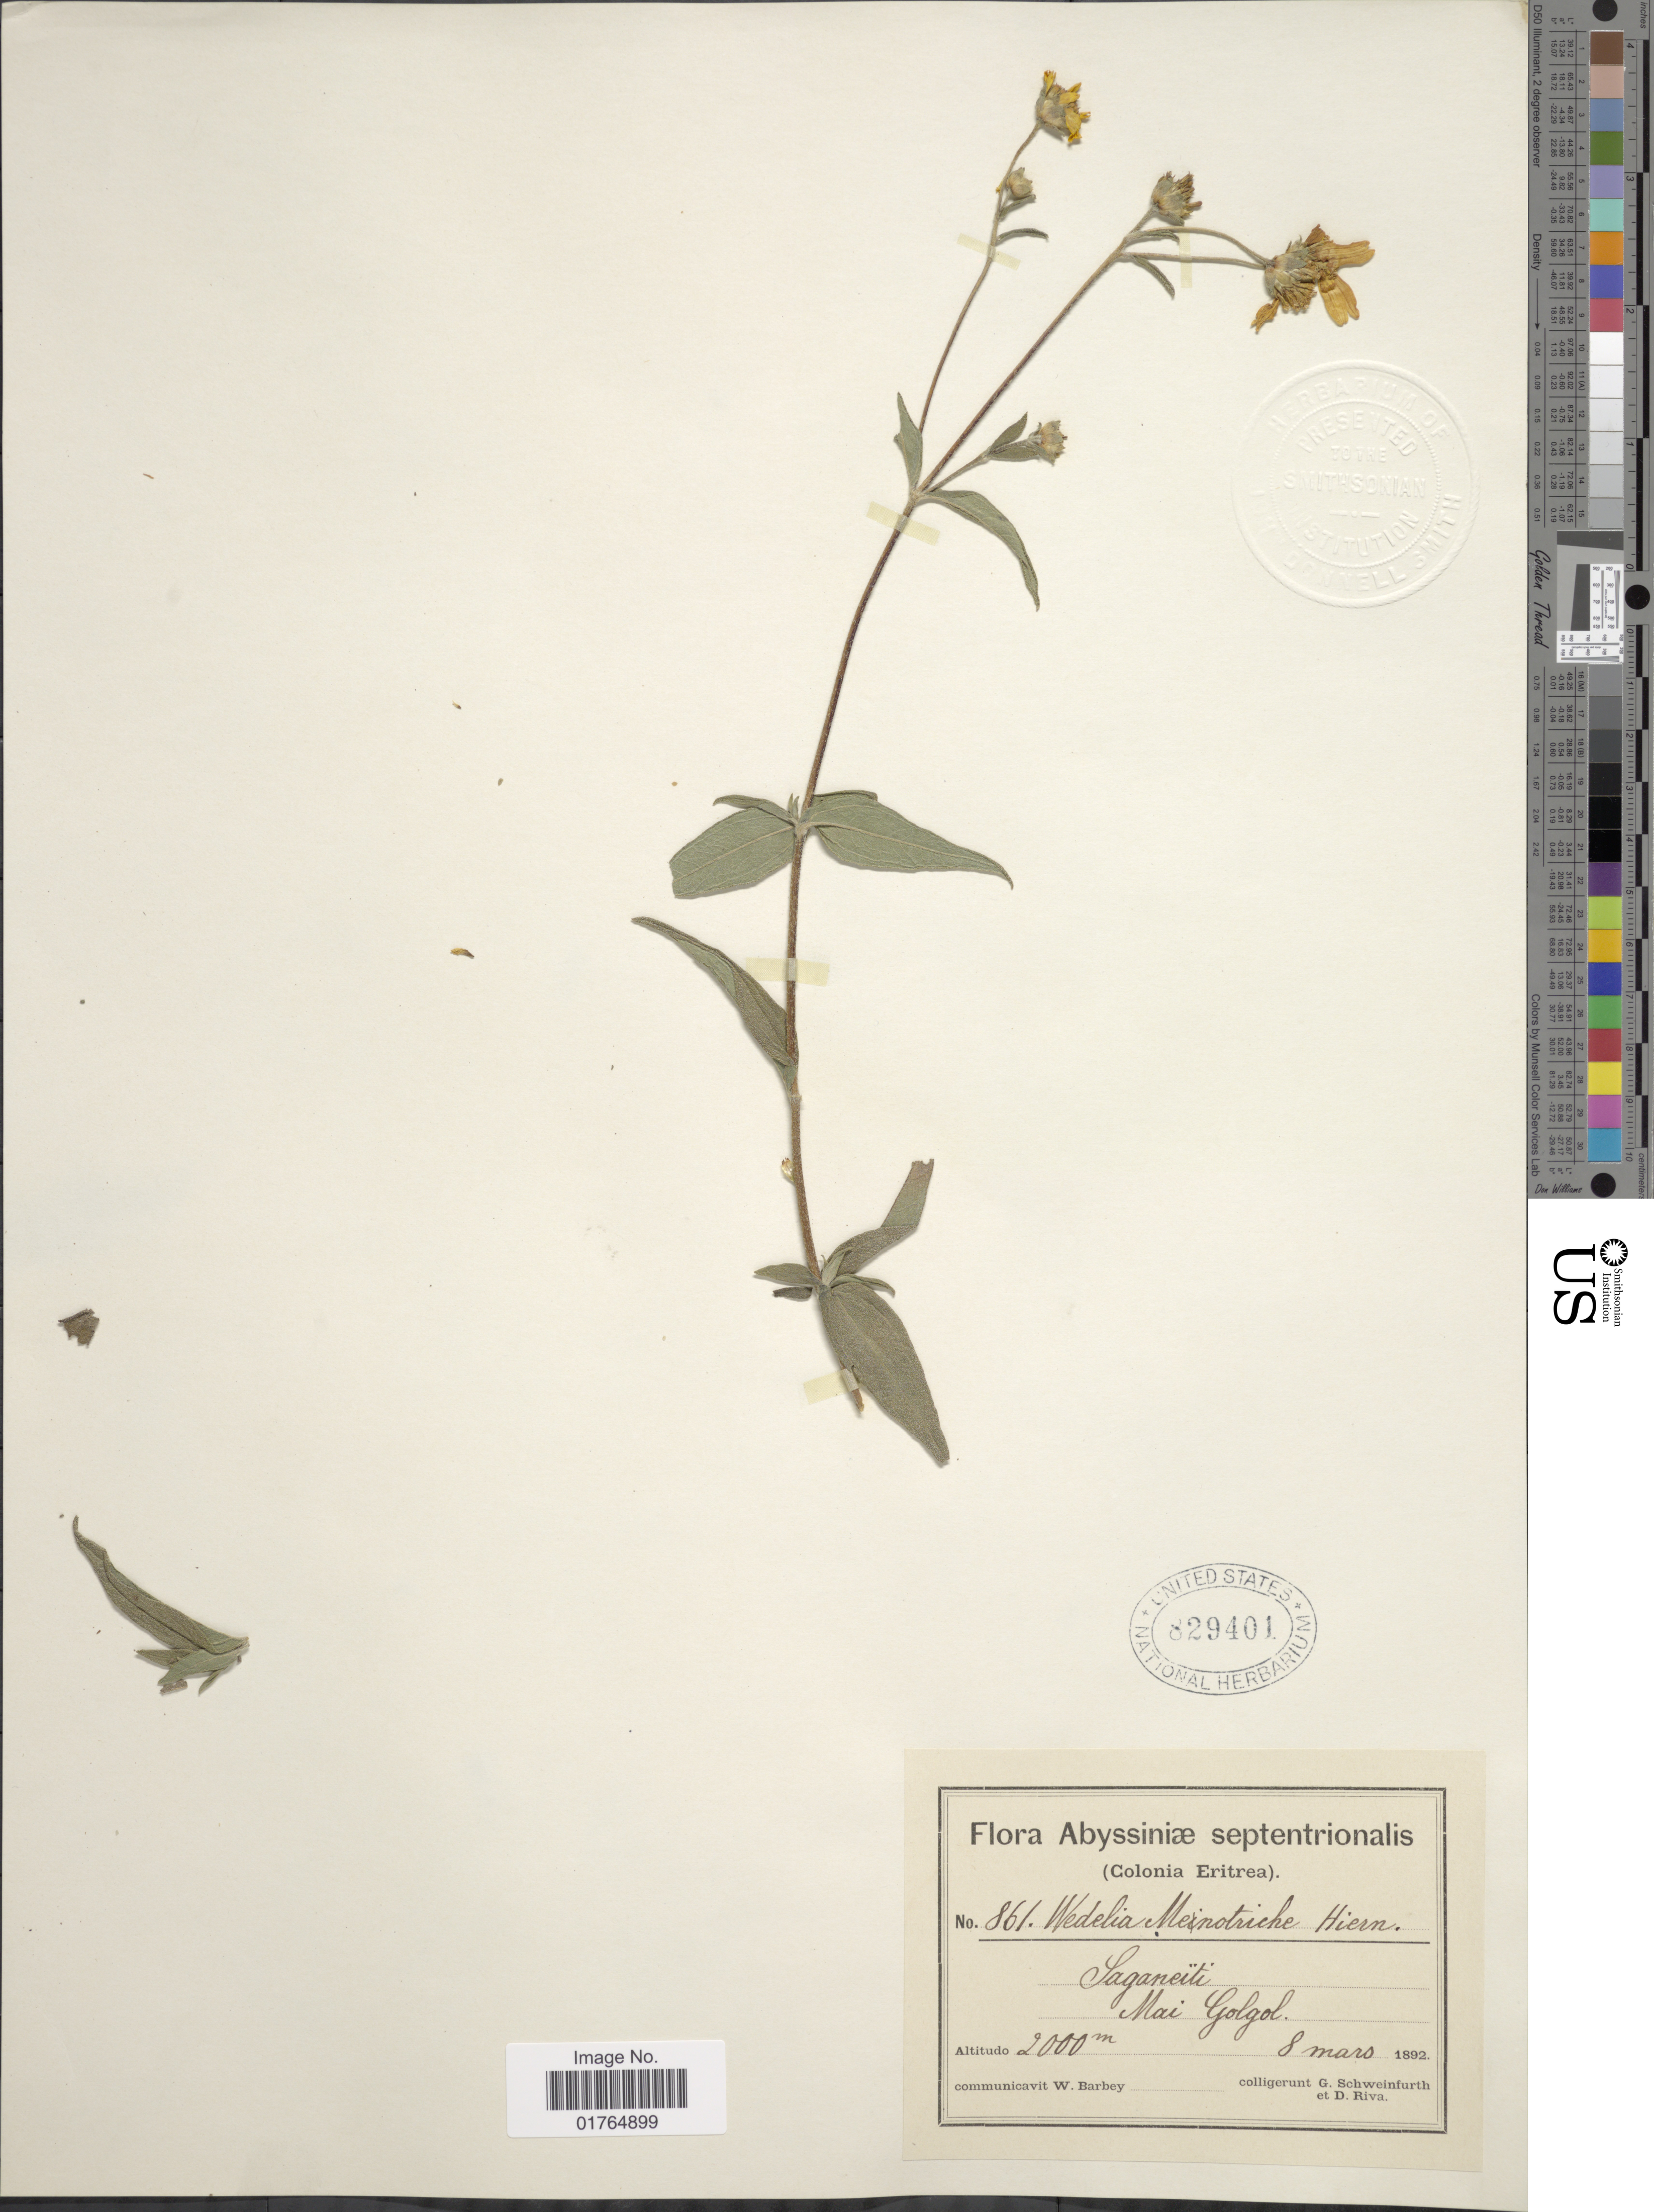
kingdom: Plantae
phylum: Tracheophyta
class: Magnoliopsida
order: Asterales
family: Asteraceae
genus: Wedelia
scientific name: Wedelia menotriche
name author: Oliv. & Hiern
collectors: G. A. Schweinfurth (herbarium) & D. Riva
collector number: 861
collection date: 1892-03-08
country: Eritrea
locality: Abyssiniae, Saganeiti, Mai Golgol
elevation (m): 2000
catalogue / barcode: US 829401